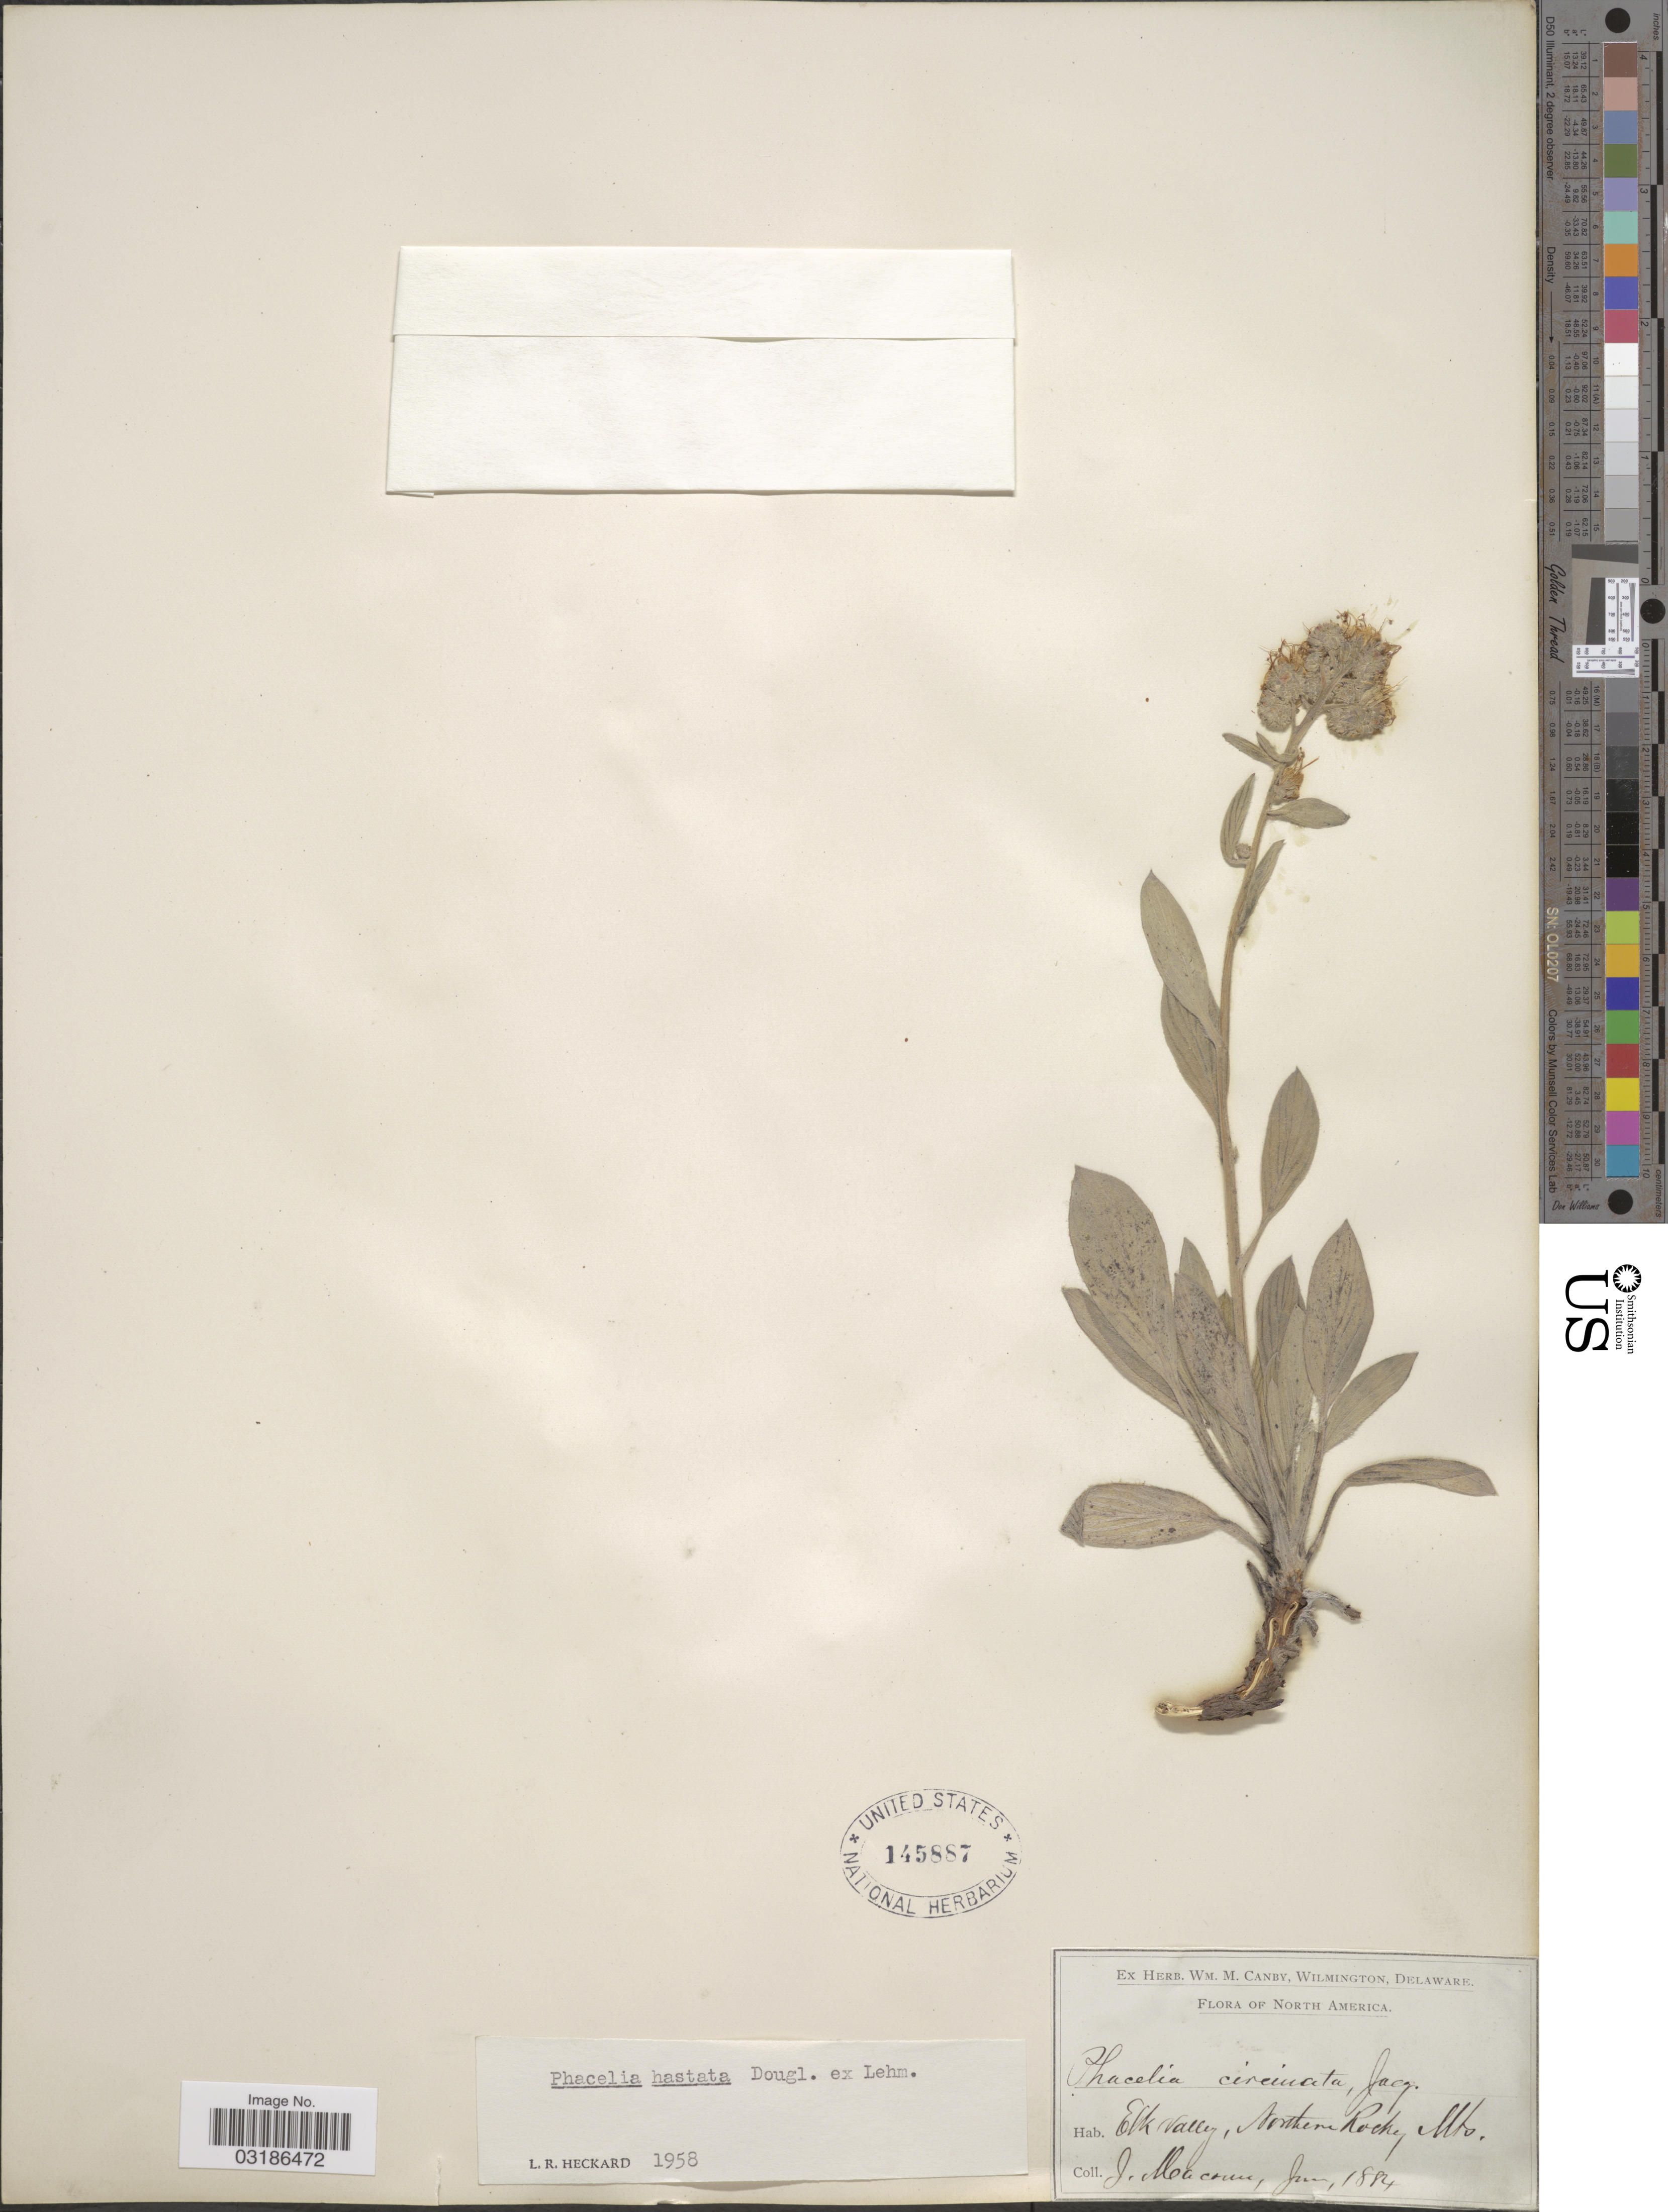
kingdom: Plantae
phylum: Tracheophyta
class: Magnoliopsida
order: Boraginales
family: Hydrophyllaceae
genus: Phacelia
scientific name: Phacelia hastata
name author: Douglas ex Lehm.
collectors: J. Macoun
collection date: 1884-06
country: Canada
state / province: British Columbia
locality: Elk Valley, Northern Rocky Mts.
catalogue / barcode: US 145887